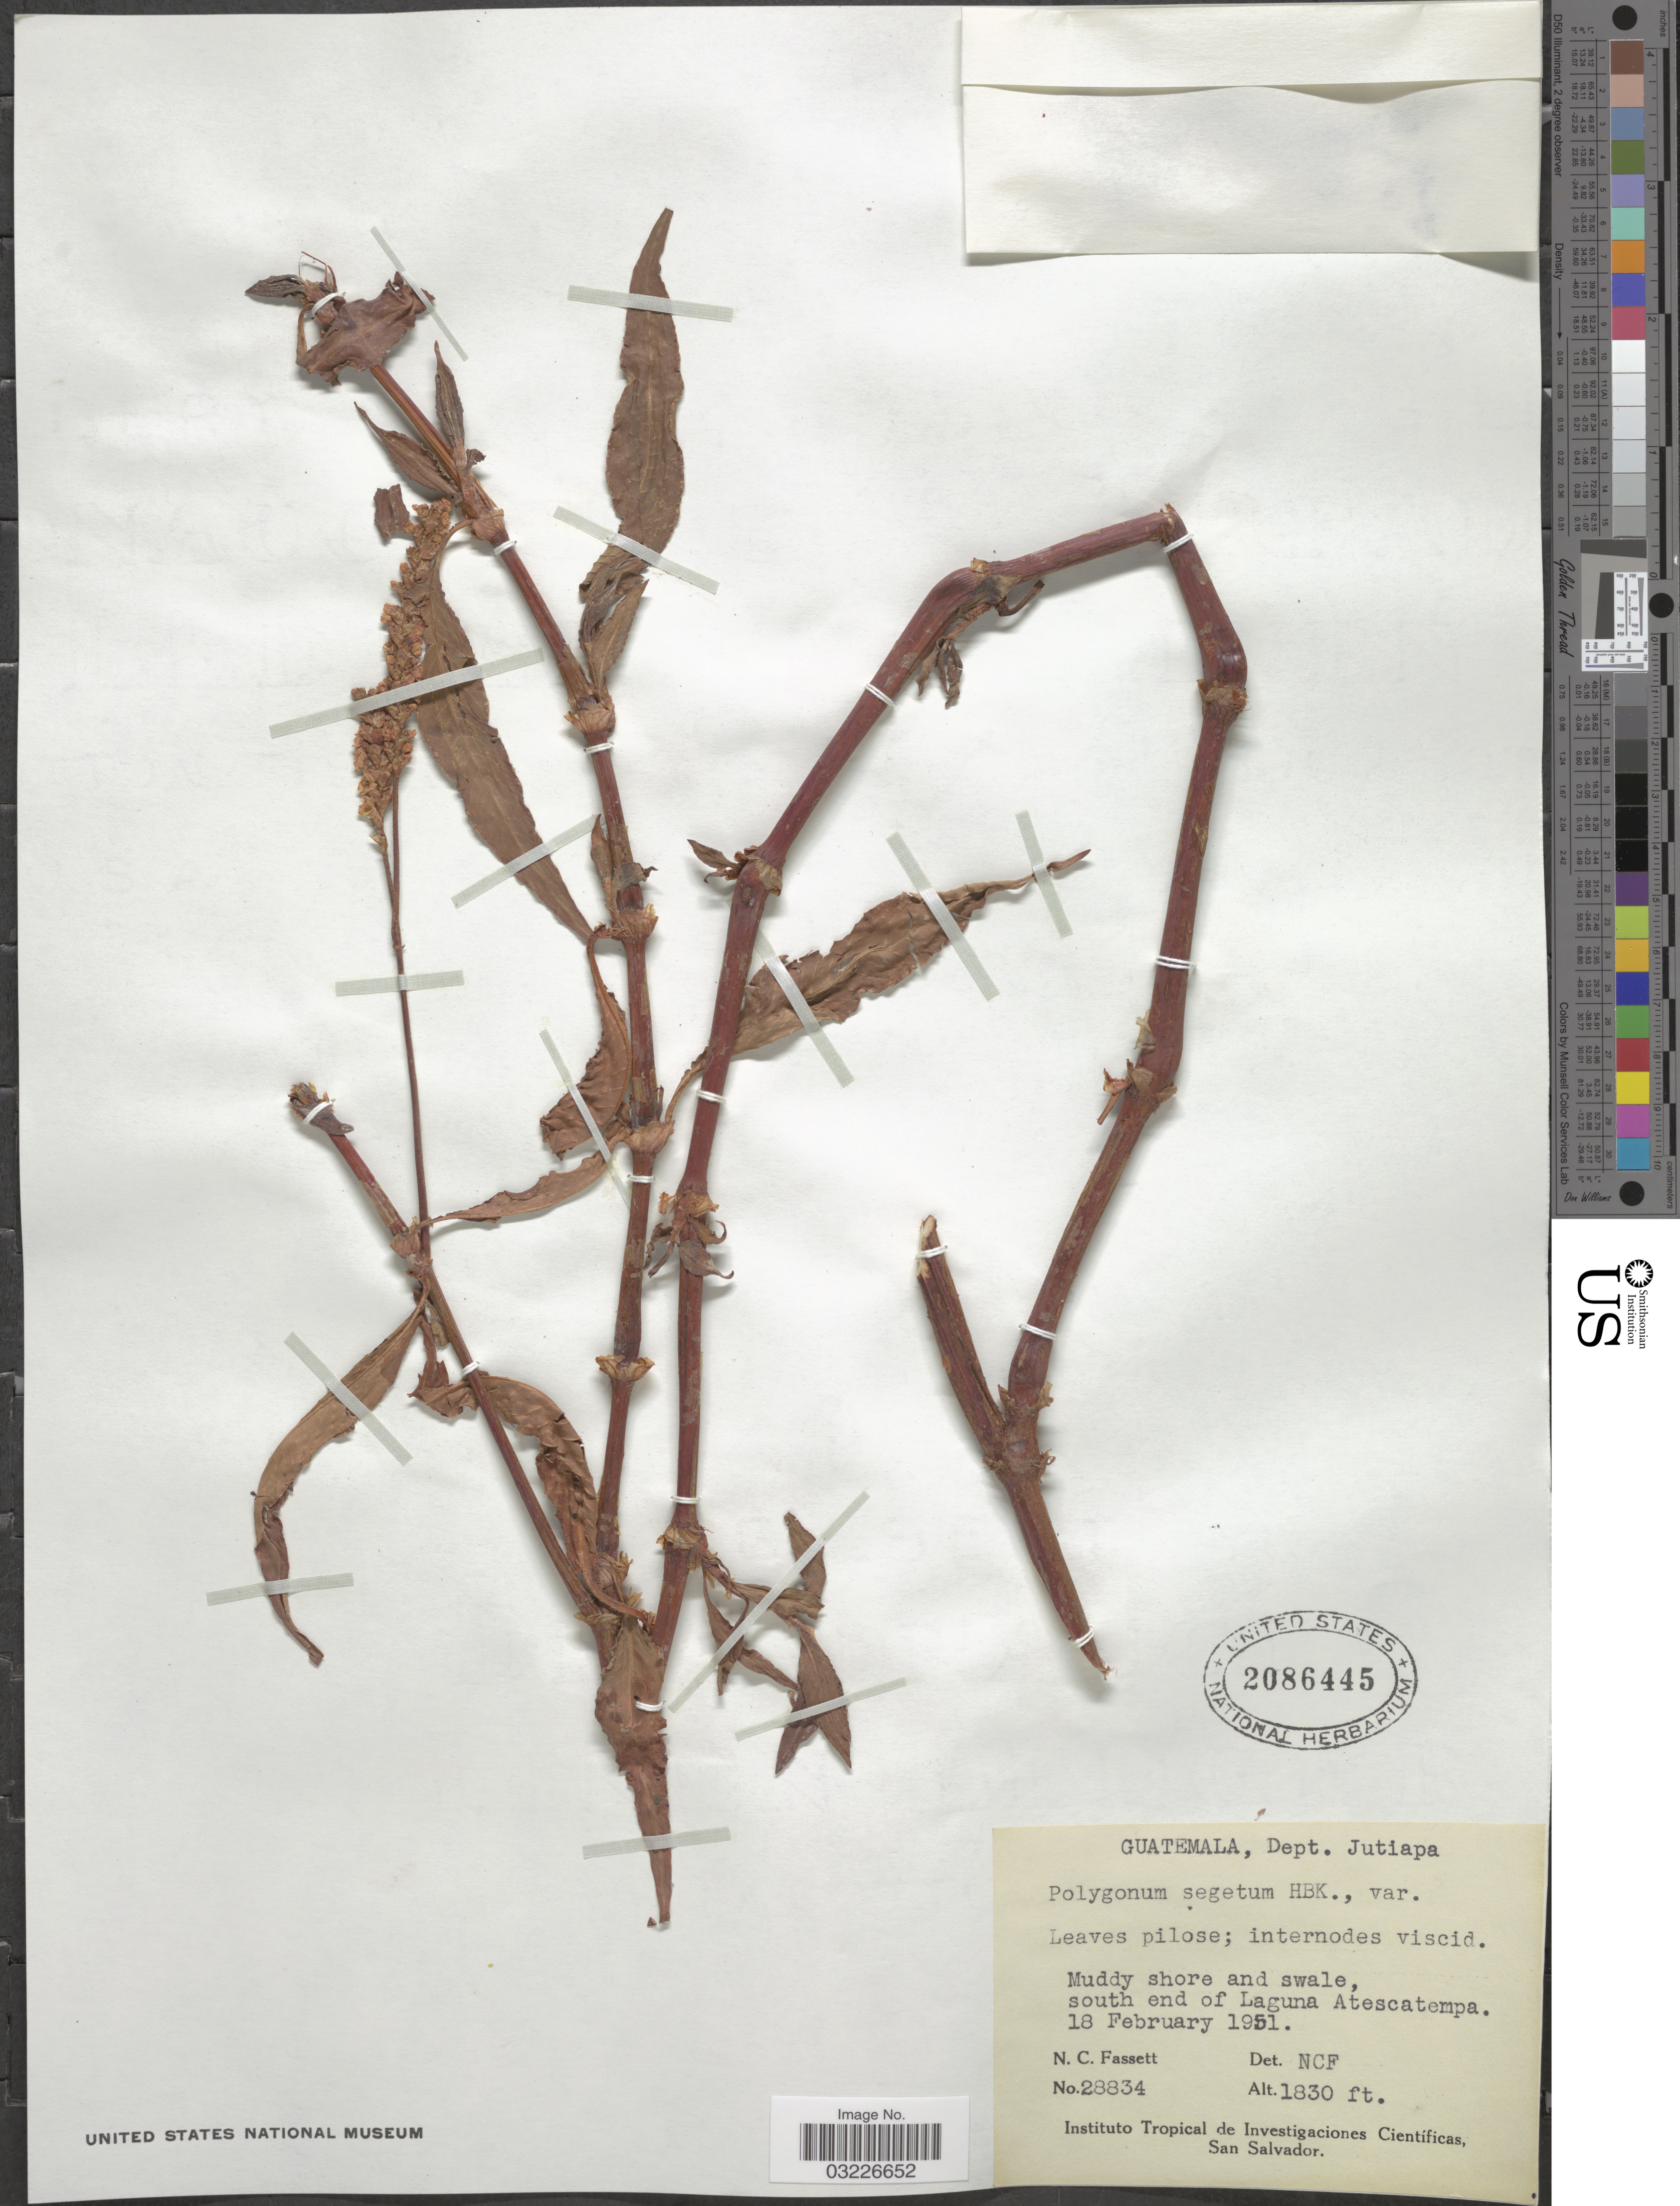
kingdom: Plantae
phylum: Tracheophyta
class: Magnoliopsida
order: Caryophyllales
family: Polygonaceae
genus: Polygonum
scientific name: Polygonum segetum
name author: Kunth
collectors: N. C. Fassett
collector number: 28834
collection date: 1951-02-18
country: Guatemala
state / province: Jutiapa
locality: Dept. Jutiapa. South end of Laguna Atescatempa.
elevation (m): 558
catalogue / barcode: US 2086445